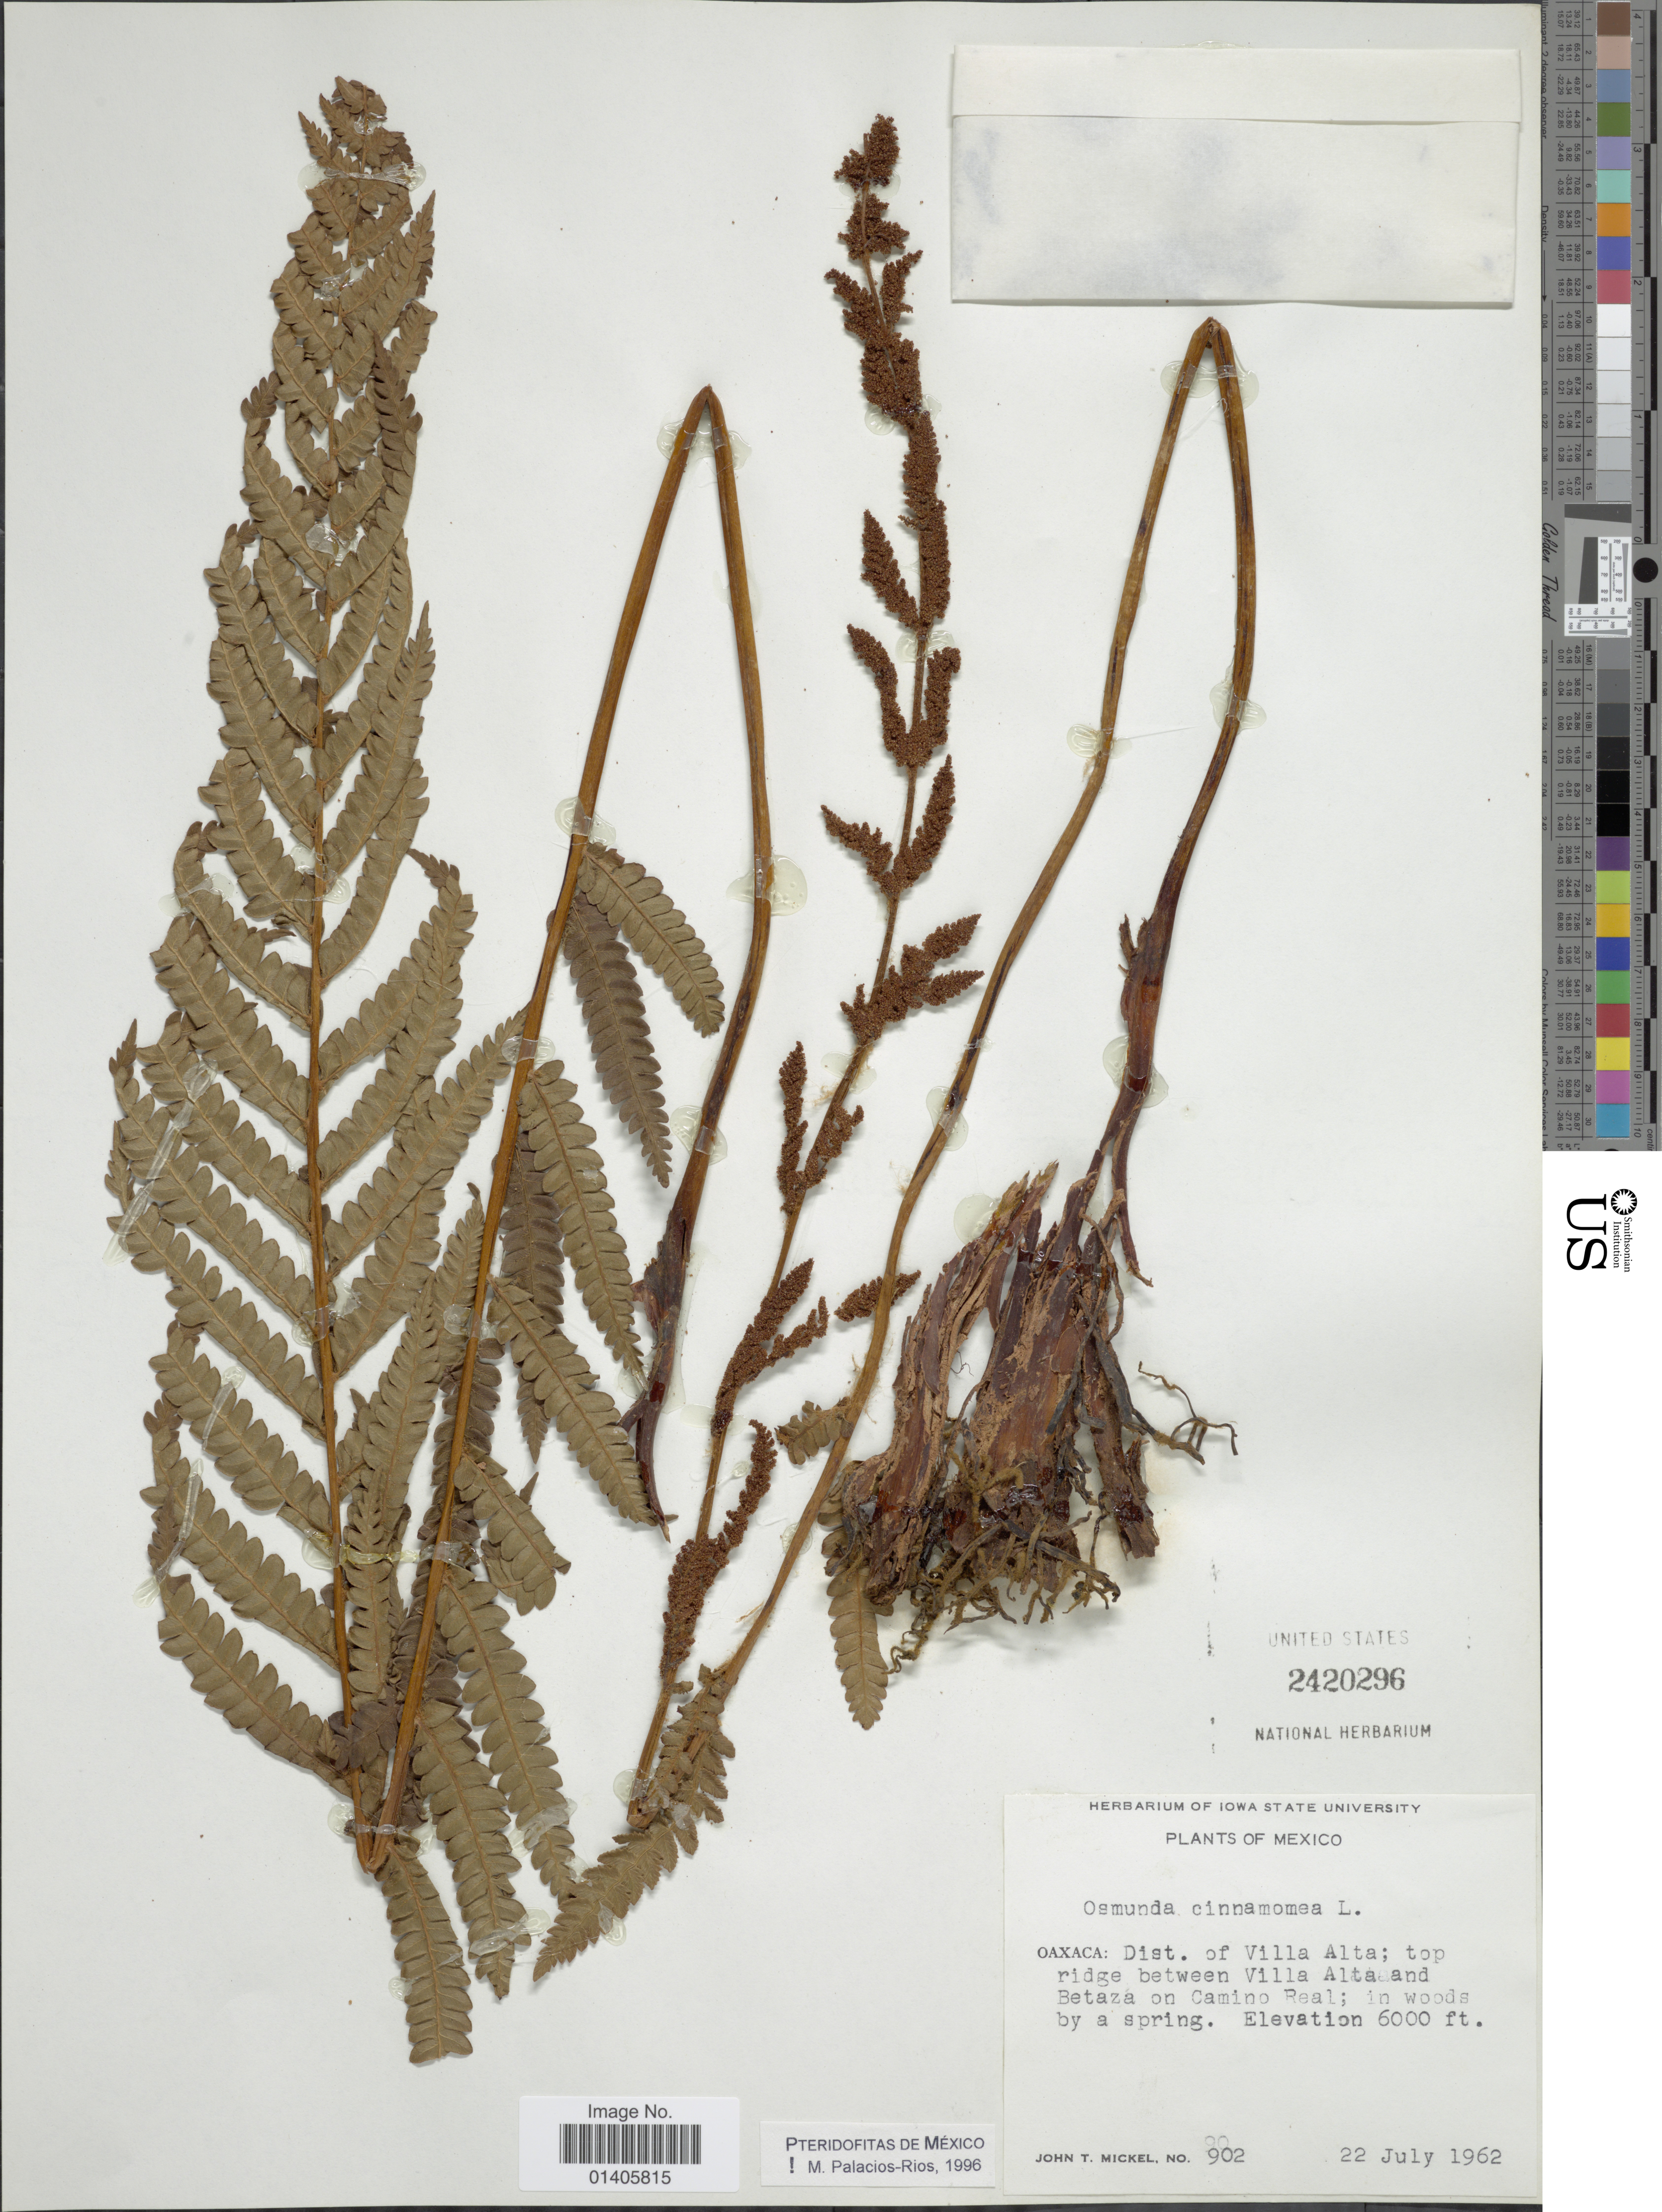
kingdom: Plantae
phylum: Tracheophyta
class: Polypodiopsida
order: Osmundales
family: Osmundaceae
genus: Osmunda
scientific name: Osmunda cinnamomea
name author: L.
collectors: J. T. Mickel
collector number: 902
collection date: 1962-07-22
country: Mexico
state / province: Oaxaca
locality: Dist. of Villa Alta; top of ridge between Villa Alta and Betaza on Camino Real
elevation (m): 1829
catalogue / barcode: US 2420296